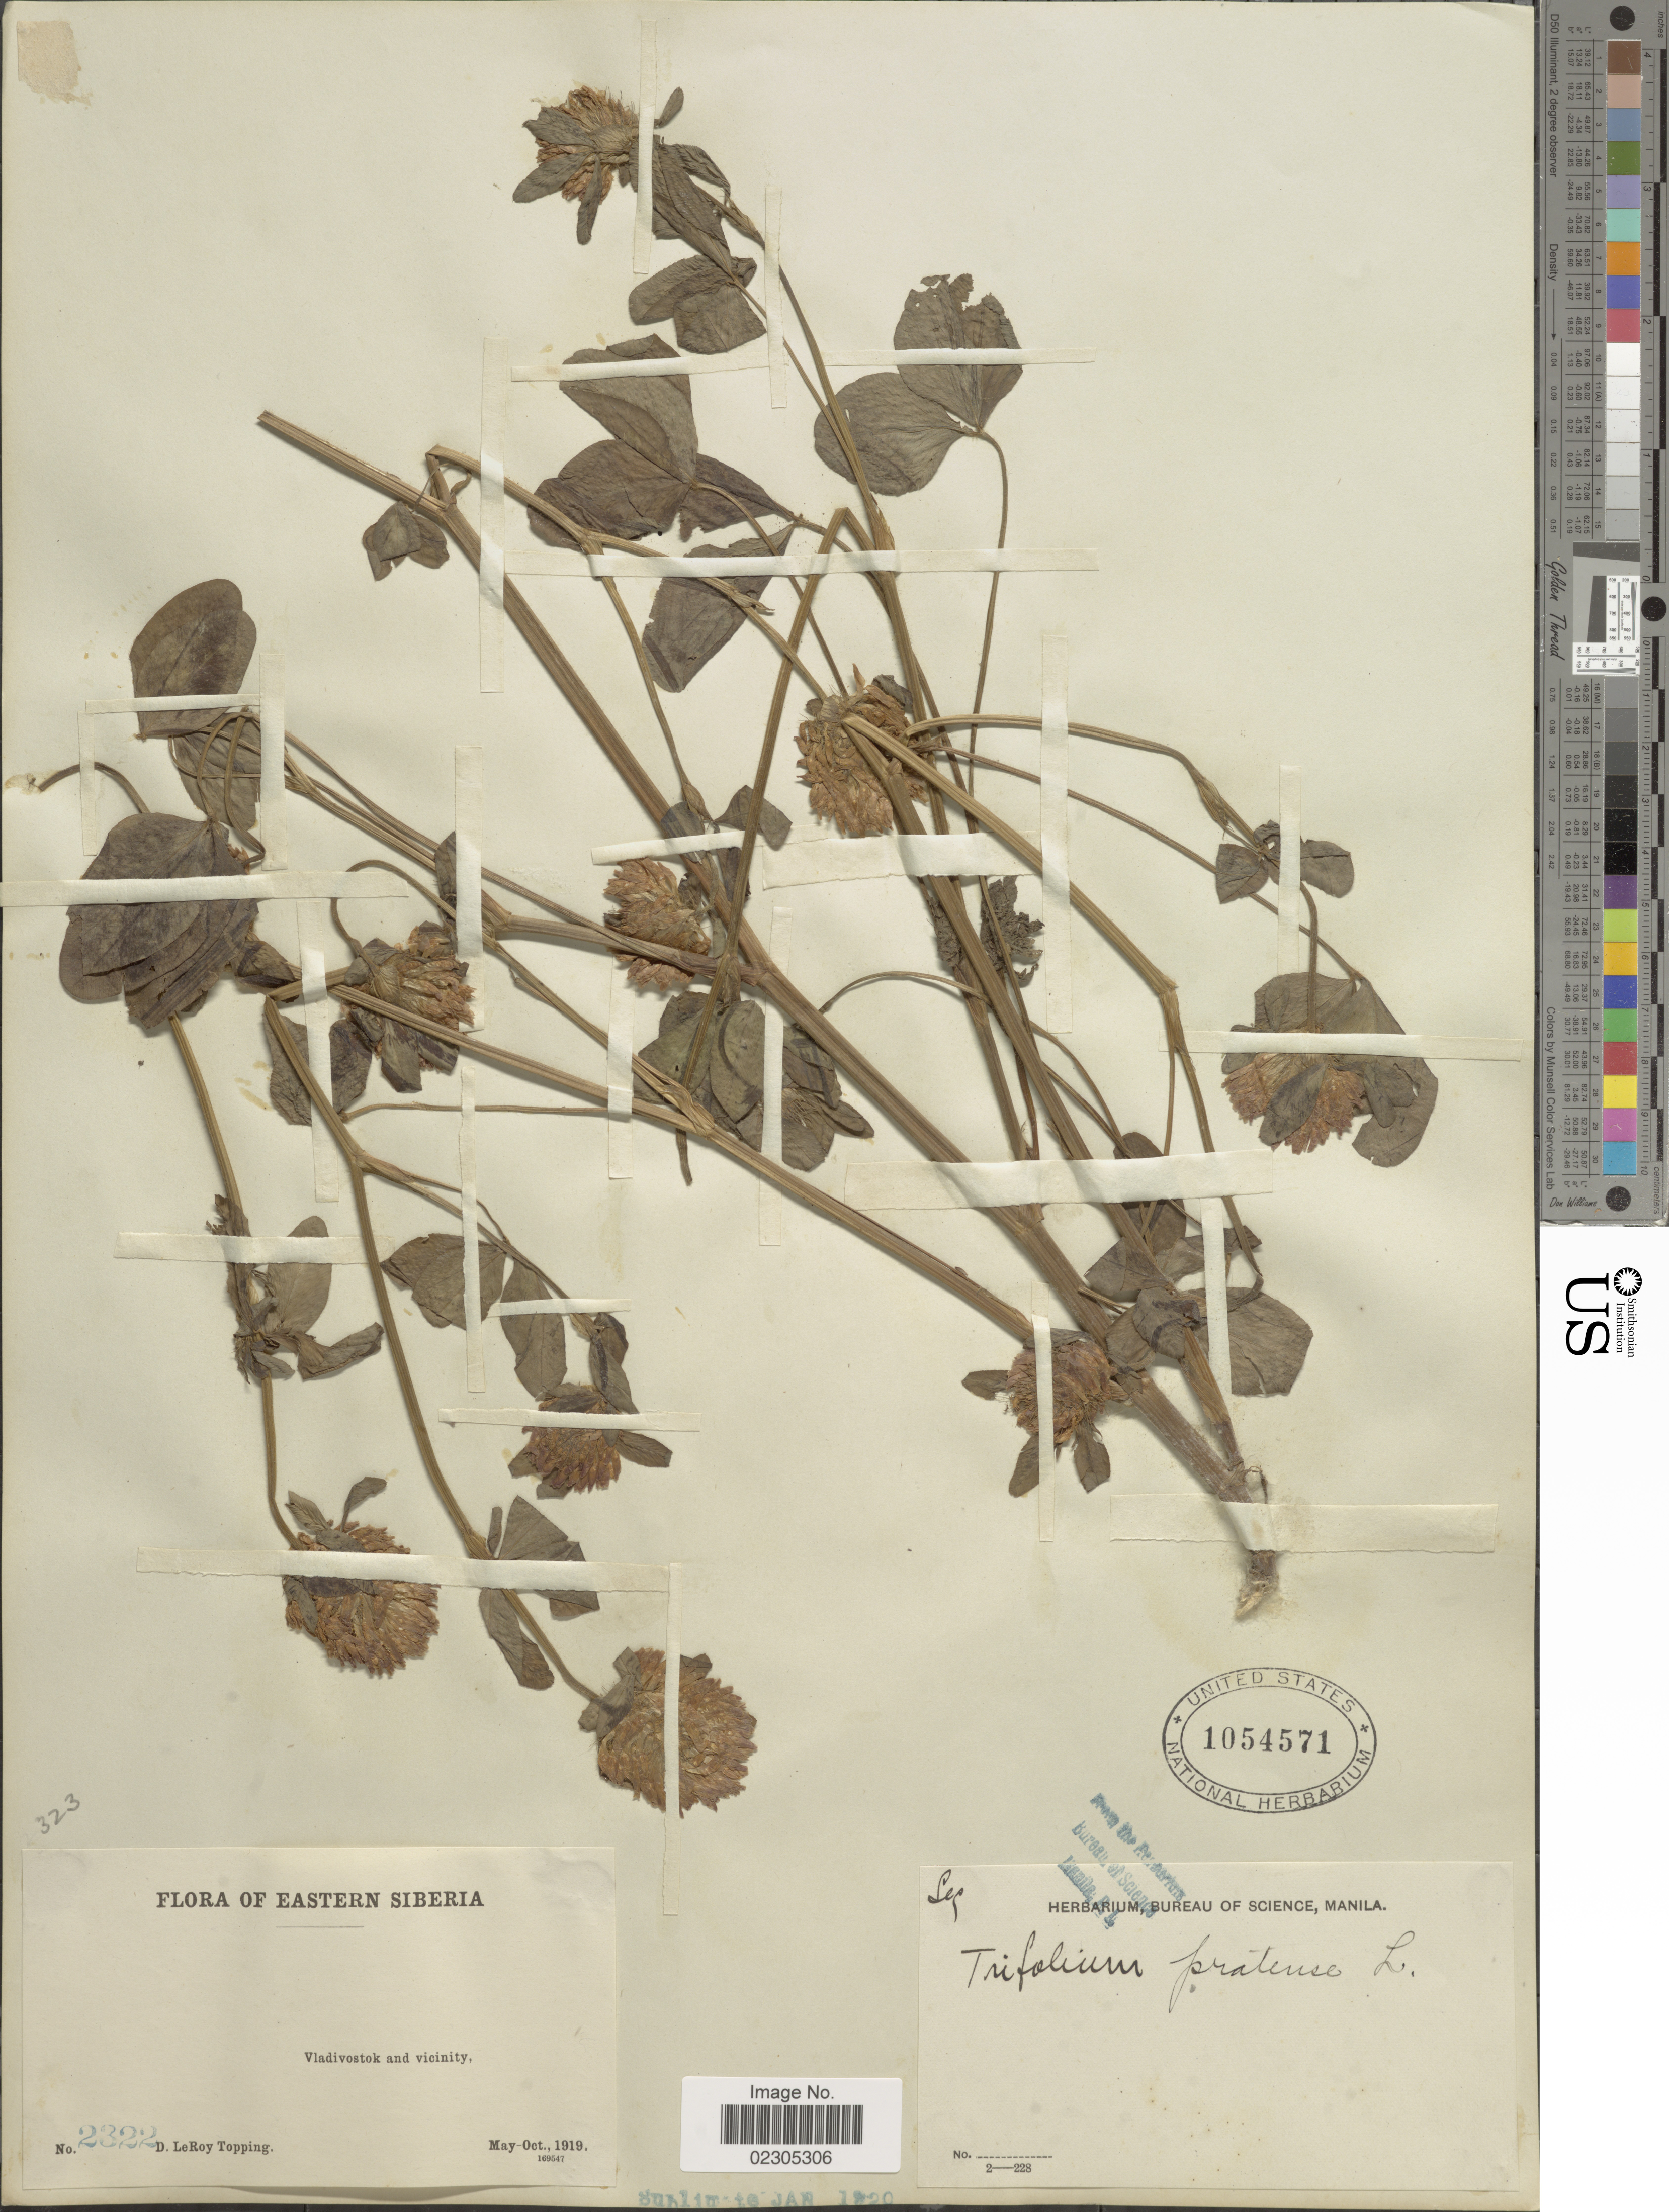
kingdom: Plantae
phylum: Tracheophyta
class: Magnoliopsida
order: Fabales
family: Fabaceae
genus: Trifolium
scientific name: Trifolium pratense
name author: L.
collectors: D. L. Topping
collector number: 2322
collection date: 1919-05/1919-10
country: Russian Federation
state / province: Primorsky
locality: Eastern Siberia, Vladivostok and vicinity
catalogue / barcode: US 1054571